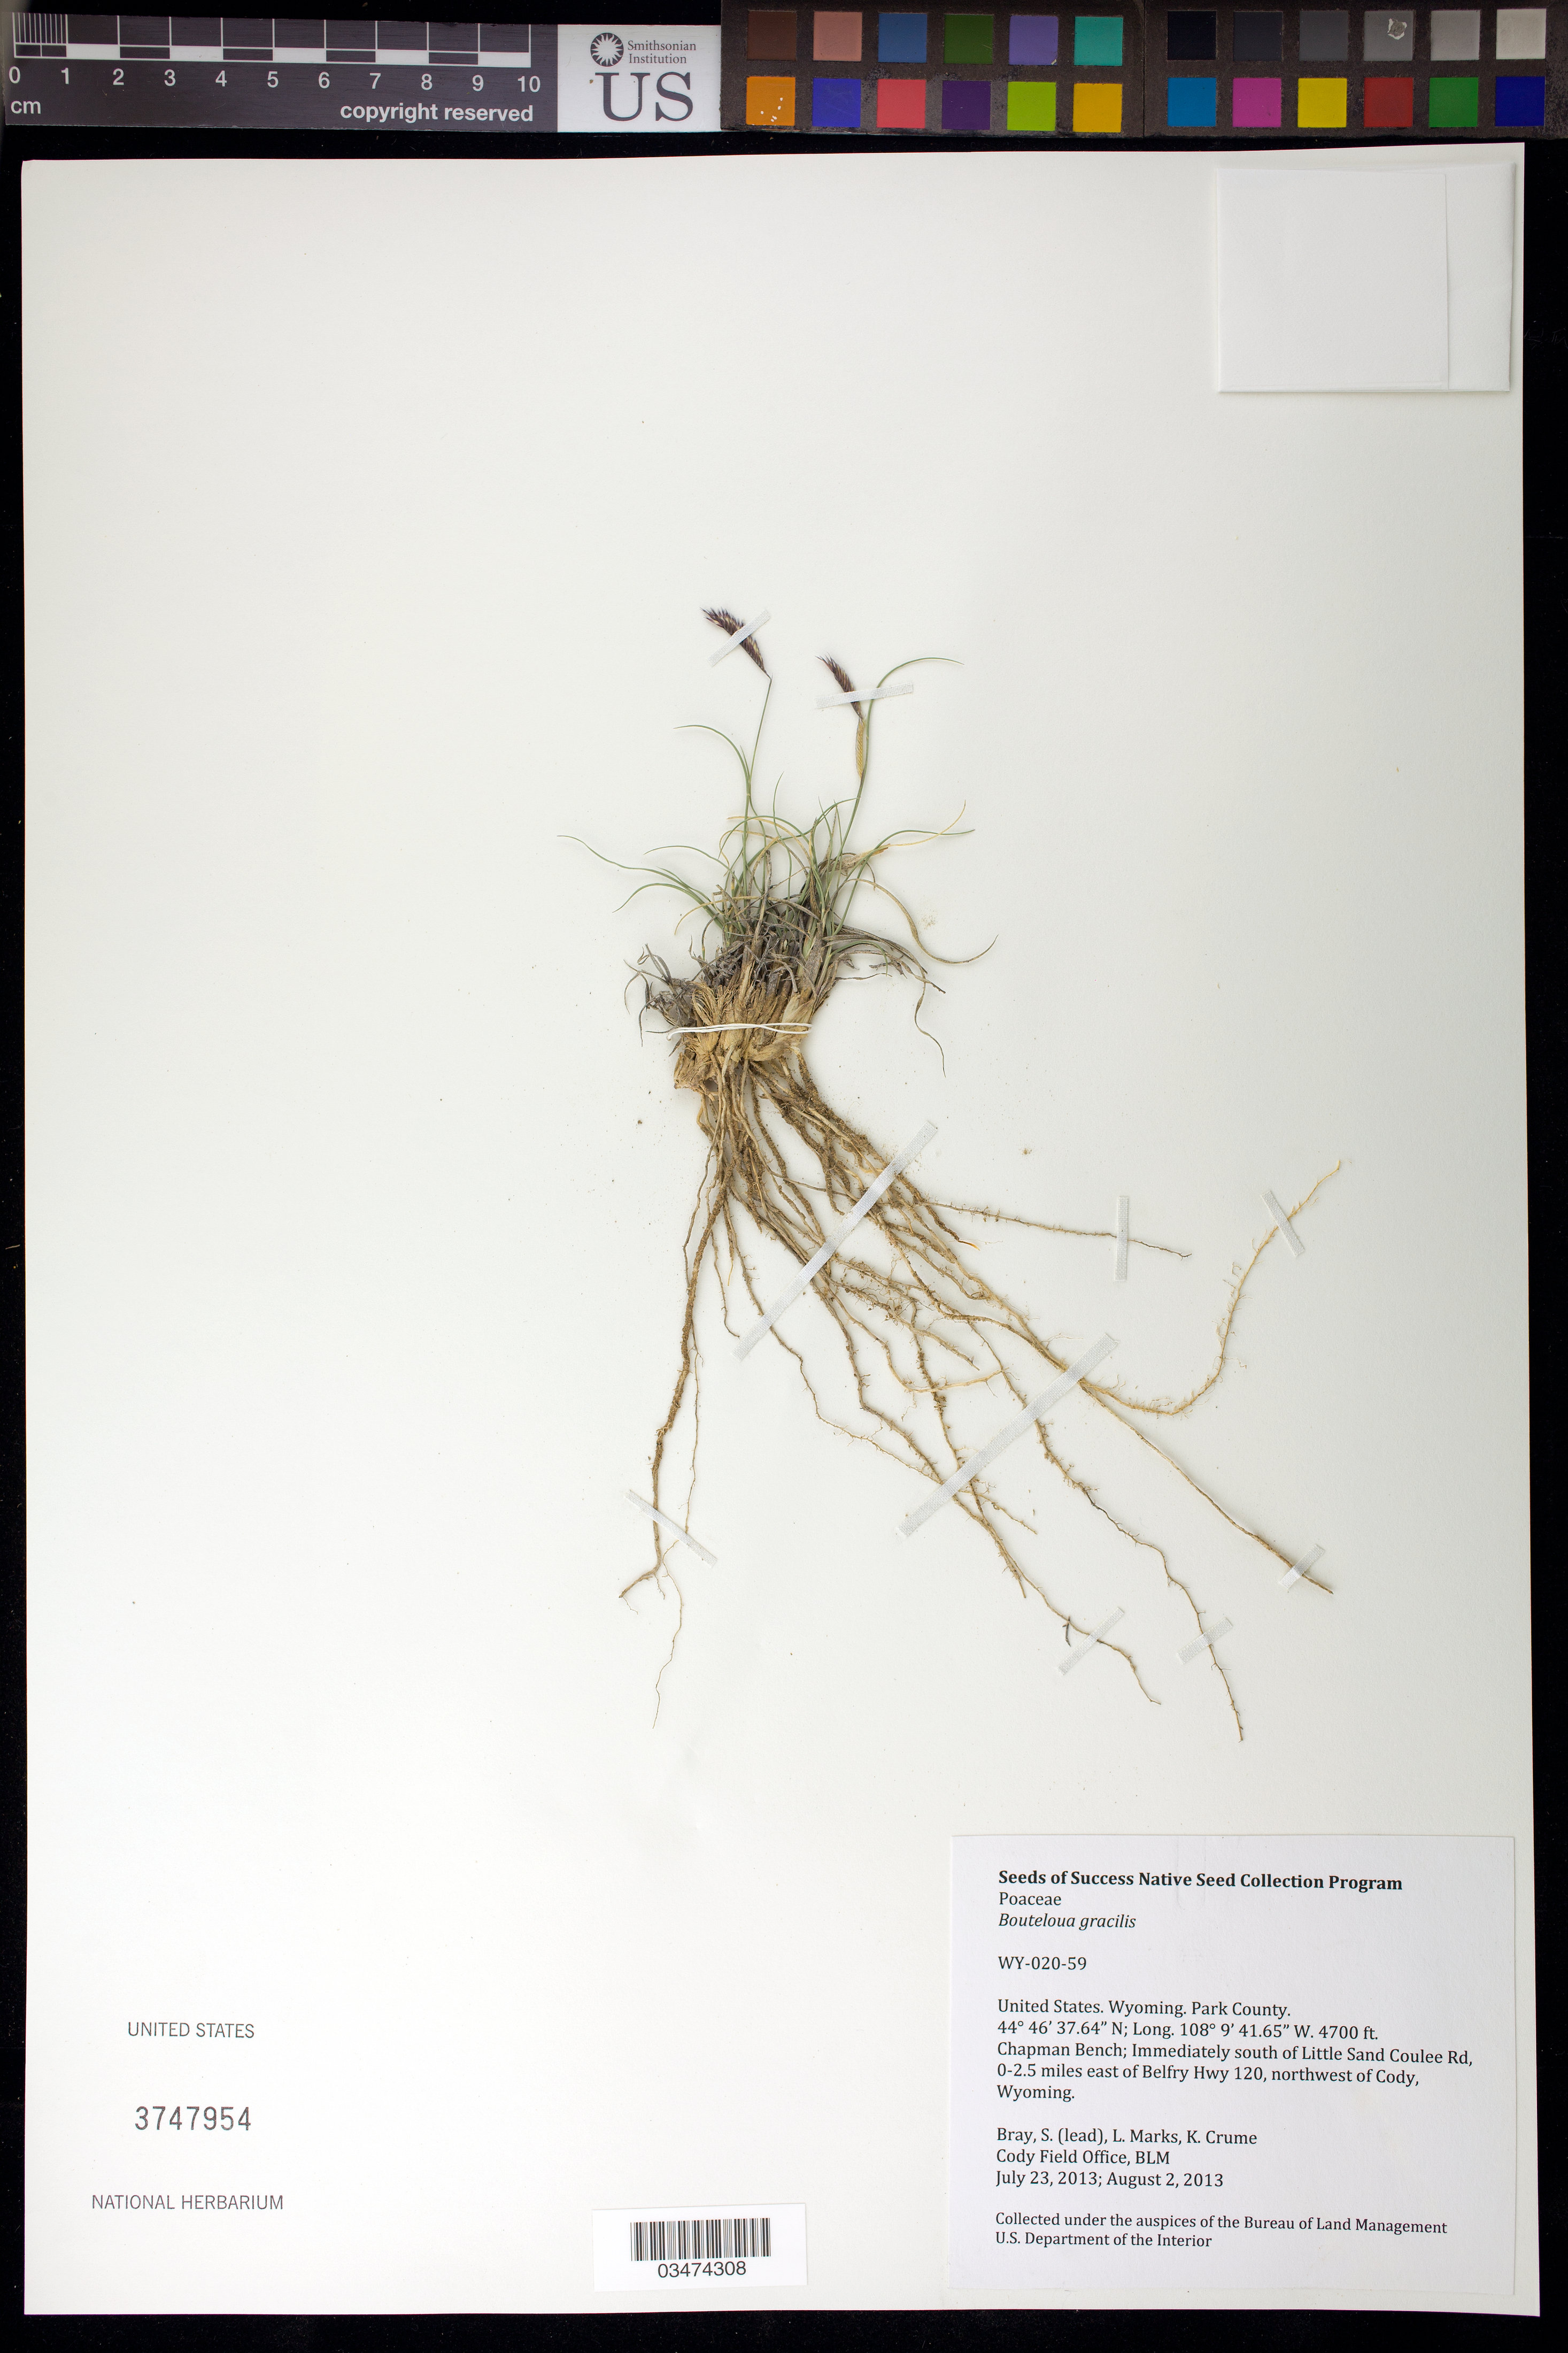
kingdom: Plantae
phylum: Tracheophyta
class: Liliopsida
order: Poales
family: Poaceae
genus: Bouteloua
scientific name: Bouteloua gracilis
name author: (Kunth) Lag. ex Griffiths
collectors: S. Bray, L. Marks & K. Crume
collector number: WY020-59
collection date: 2013-07-23,2013-08-02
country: United States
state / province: Wyoming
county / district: Park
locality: NW of Cody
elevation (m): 1433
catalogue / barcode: US 3747954